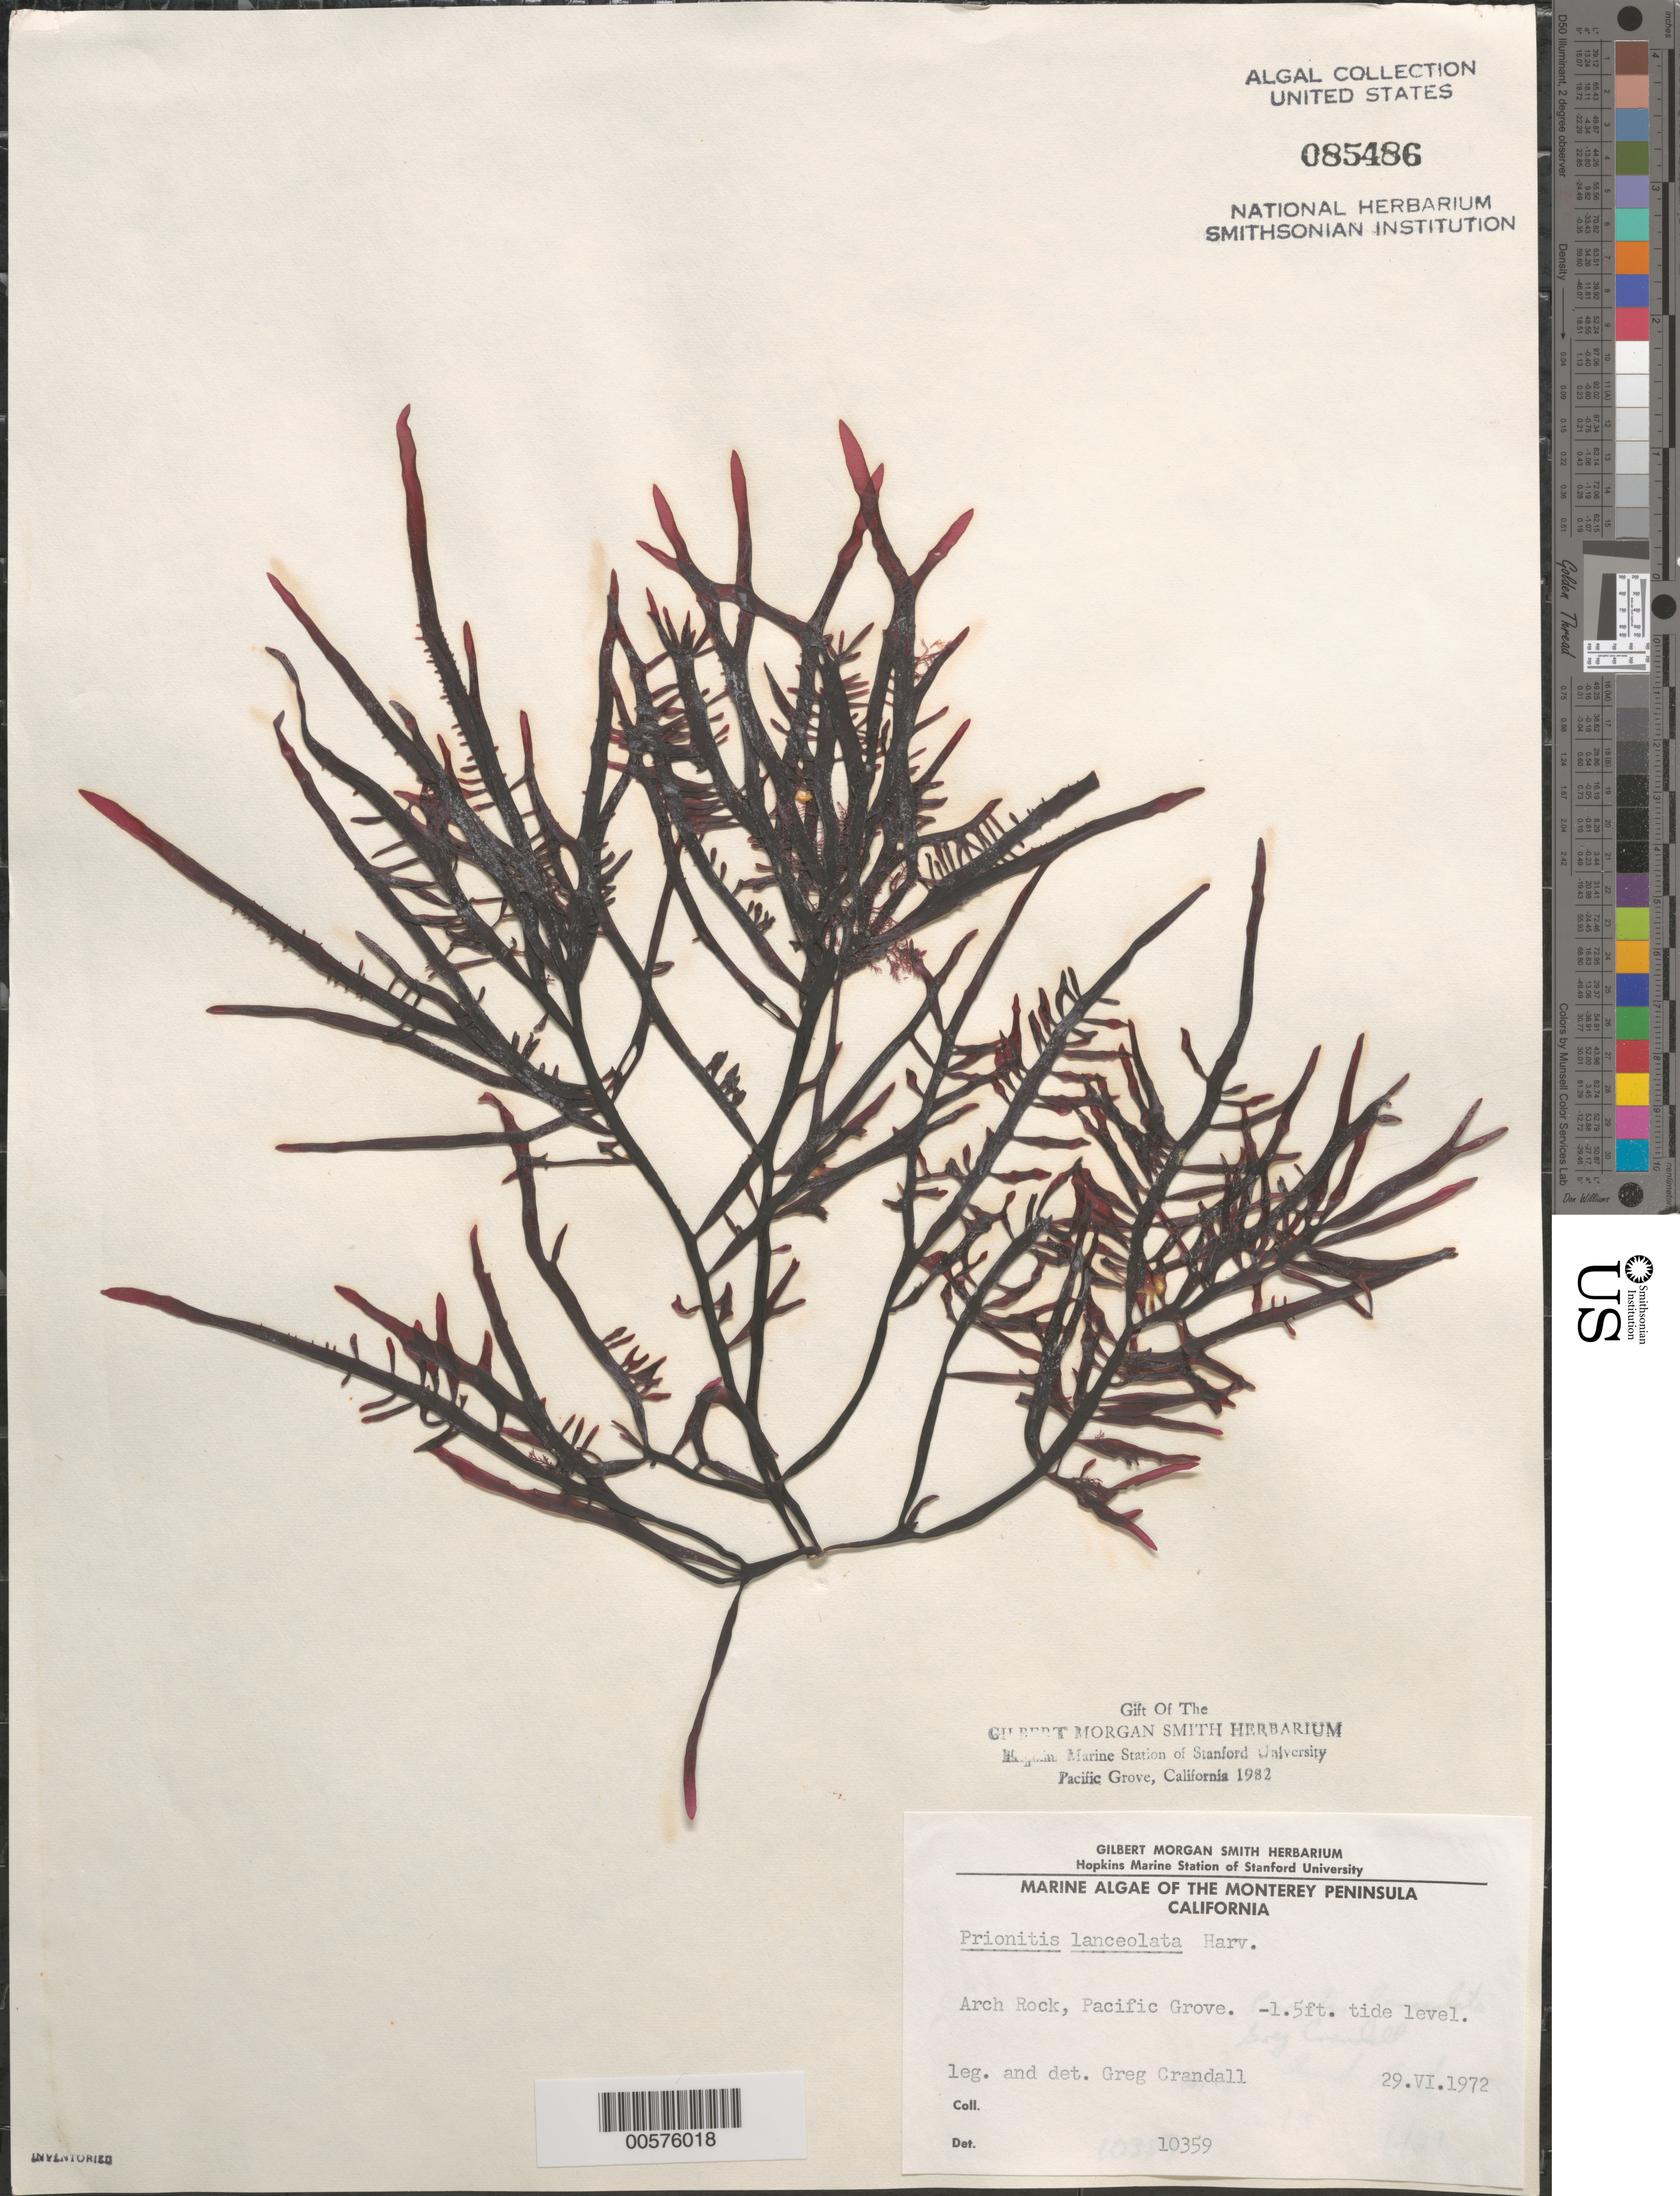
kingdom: Plantae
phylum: Rhodophyta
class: Florideophyceae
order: Cryptonemiales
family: Cryptonemiaceae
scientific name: Prionitis lanceolata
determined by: Crandall, G.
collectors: G. Crandall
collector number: IAA 10359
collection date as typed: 29 Jun 1972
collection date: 1972-06-29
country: United States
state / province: California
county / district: Monterey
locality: Arch Rock, Pacific Grove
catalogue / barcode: US 85486